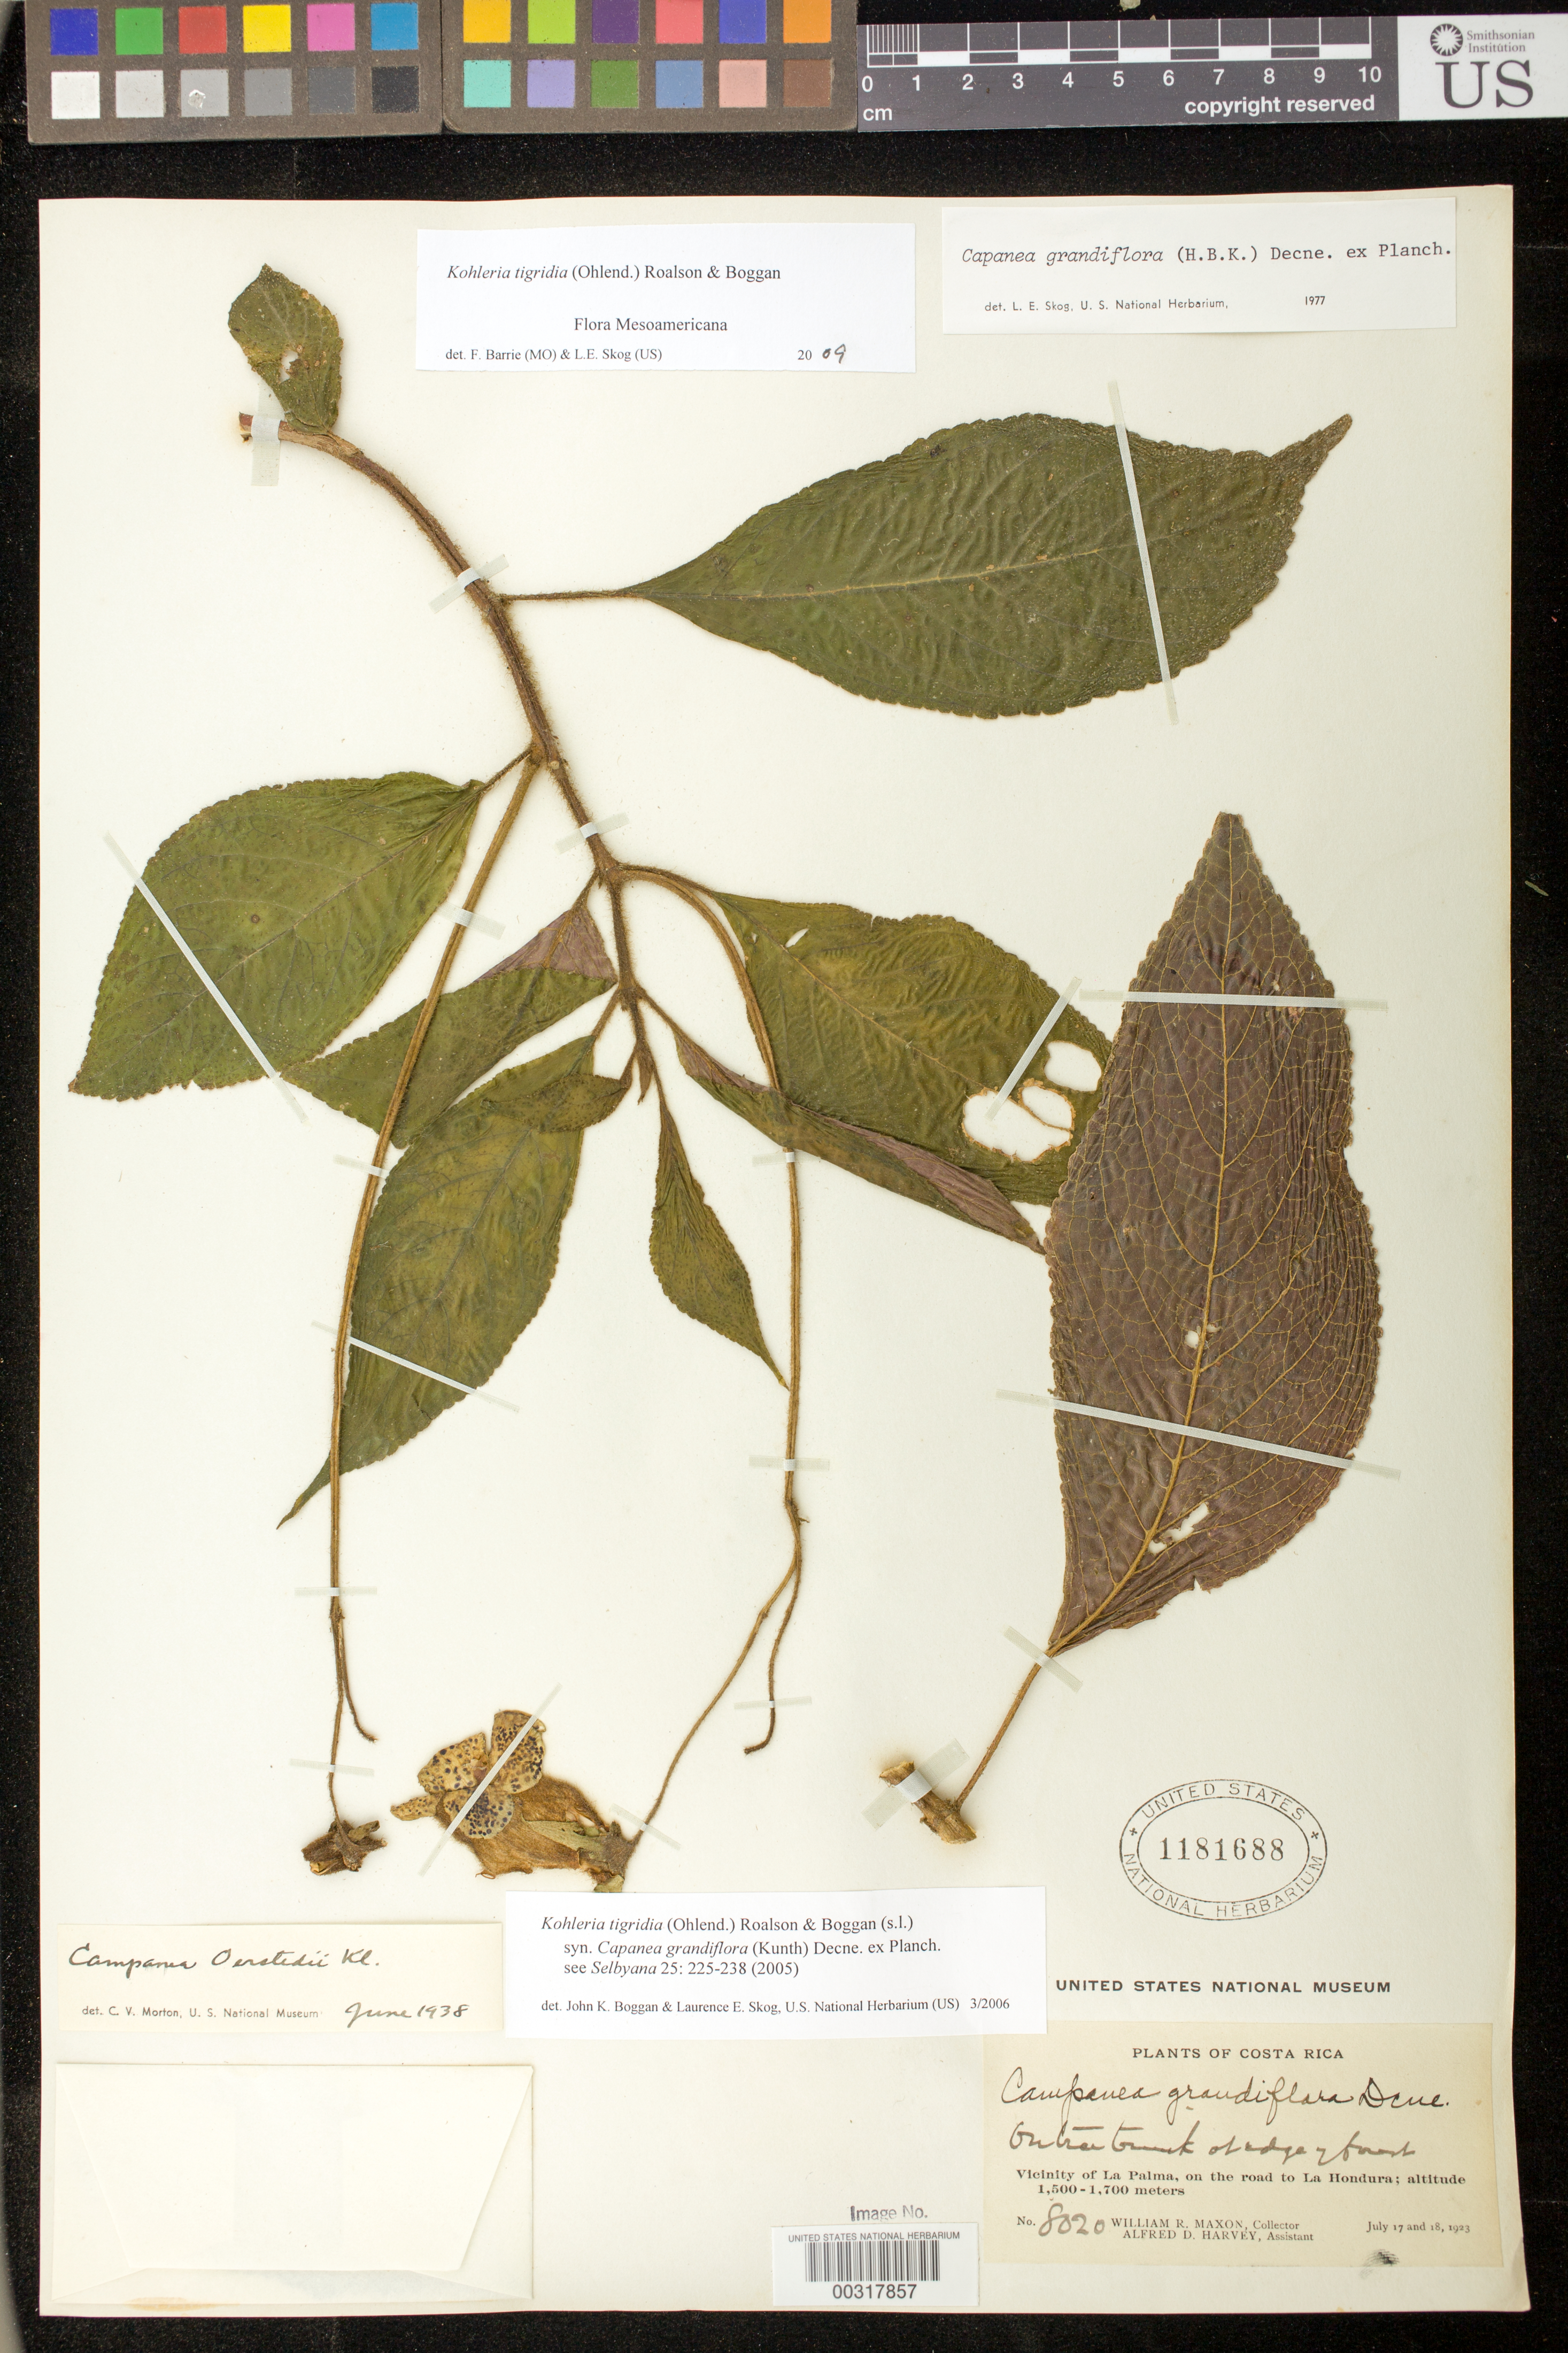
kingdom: Plantae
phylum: Tracheophyta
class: Magnoliopsida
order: Lamiales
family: Gesneriaceae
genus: Kohleria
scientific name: Kohleria tigridia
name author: (Ohlend.) Roalson & Boggan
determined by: Boggan, J. K.; Skog, L. E.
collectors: W. R. Maxon & A. D. Harvey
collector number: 8020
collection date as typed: Jul 1923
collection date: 1923-07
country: Costa Rica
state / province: San José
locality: Vicinity of La Palma, on the road to La Hondura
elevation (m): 1500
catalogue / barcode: US 1181688